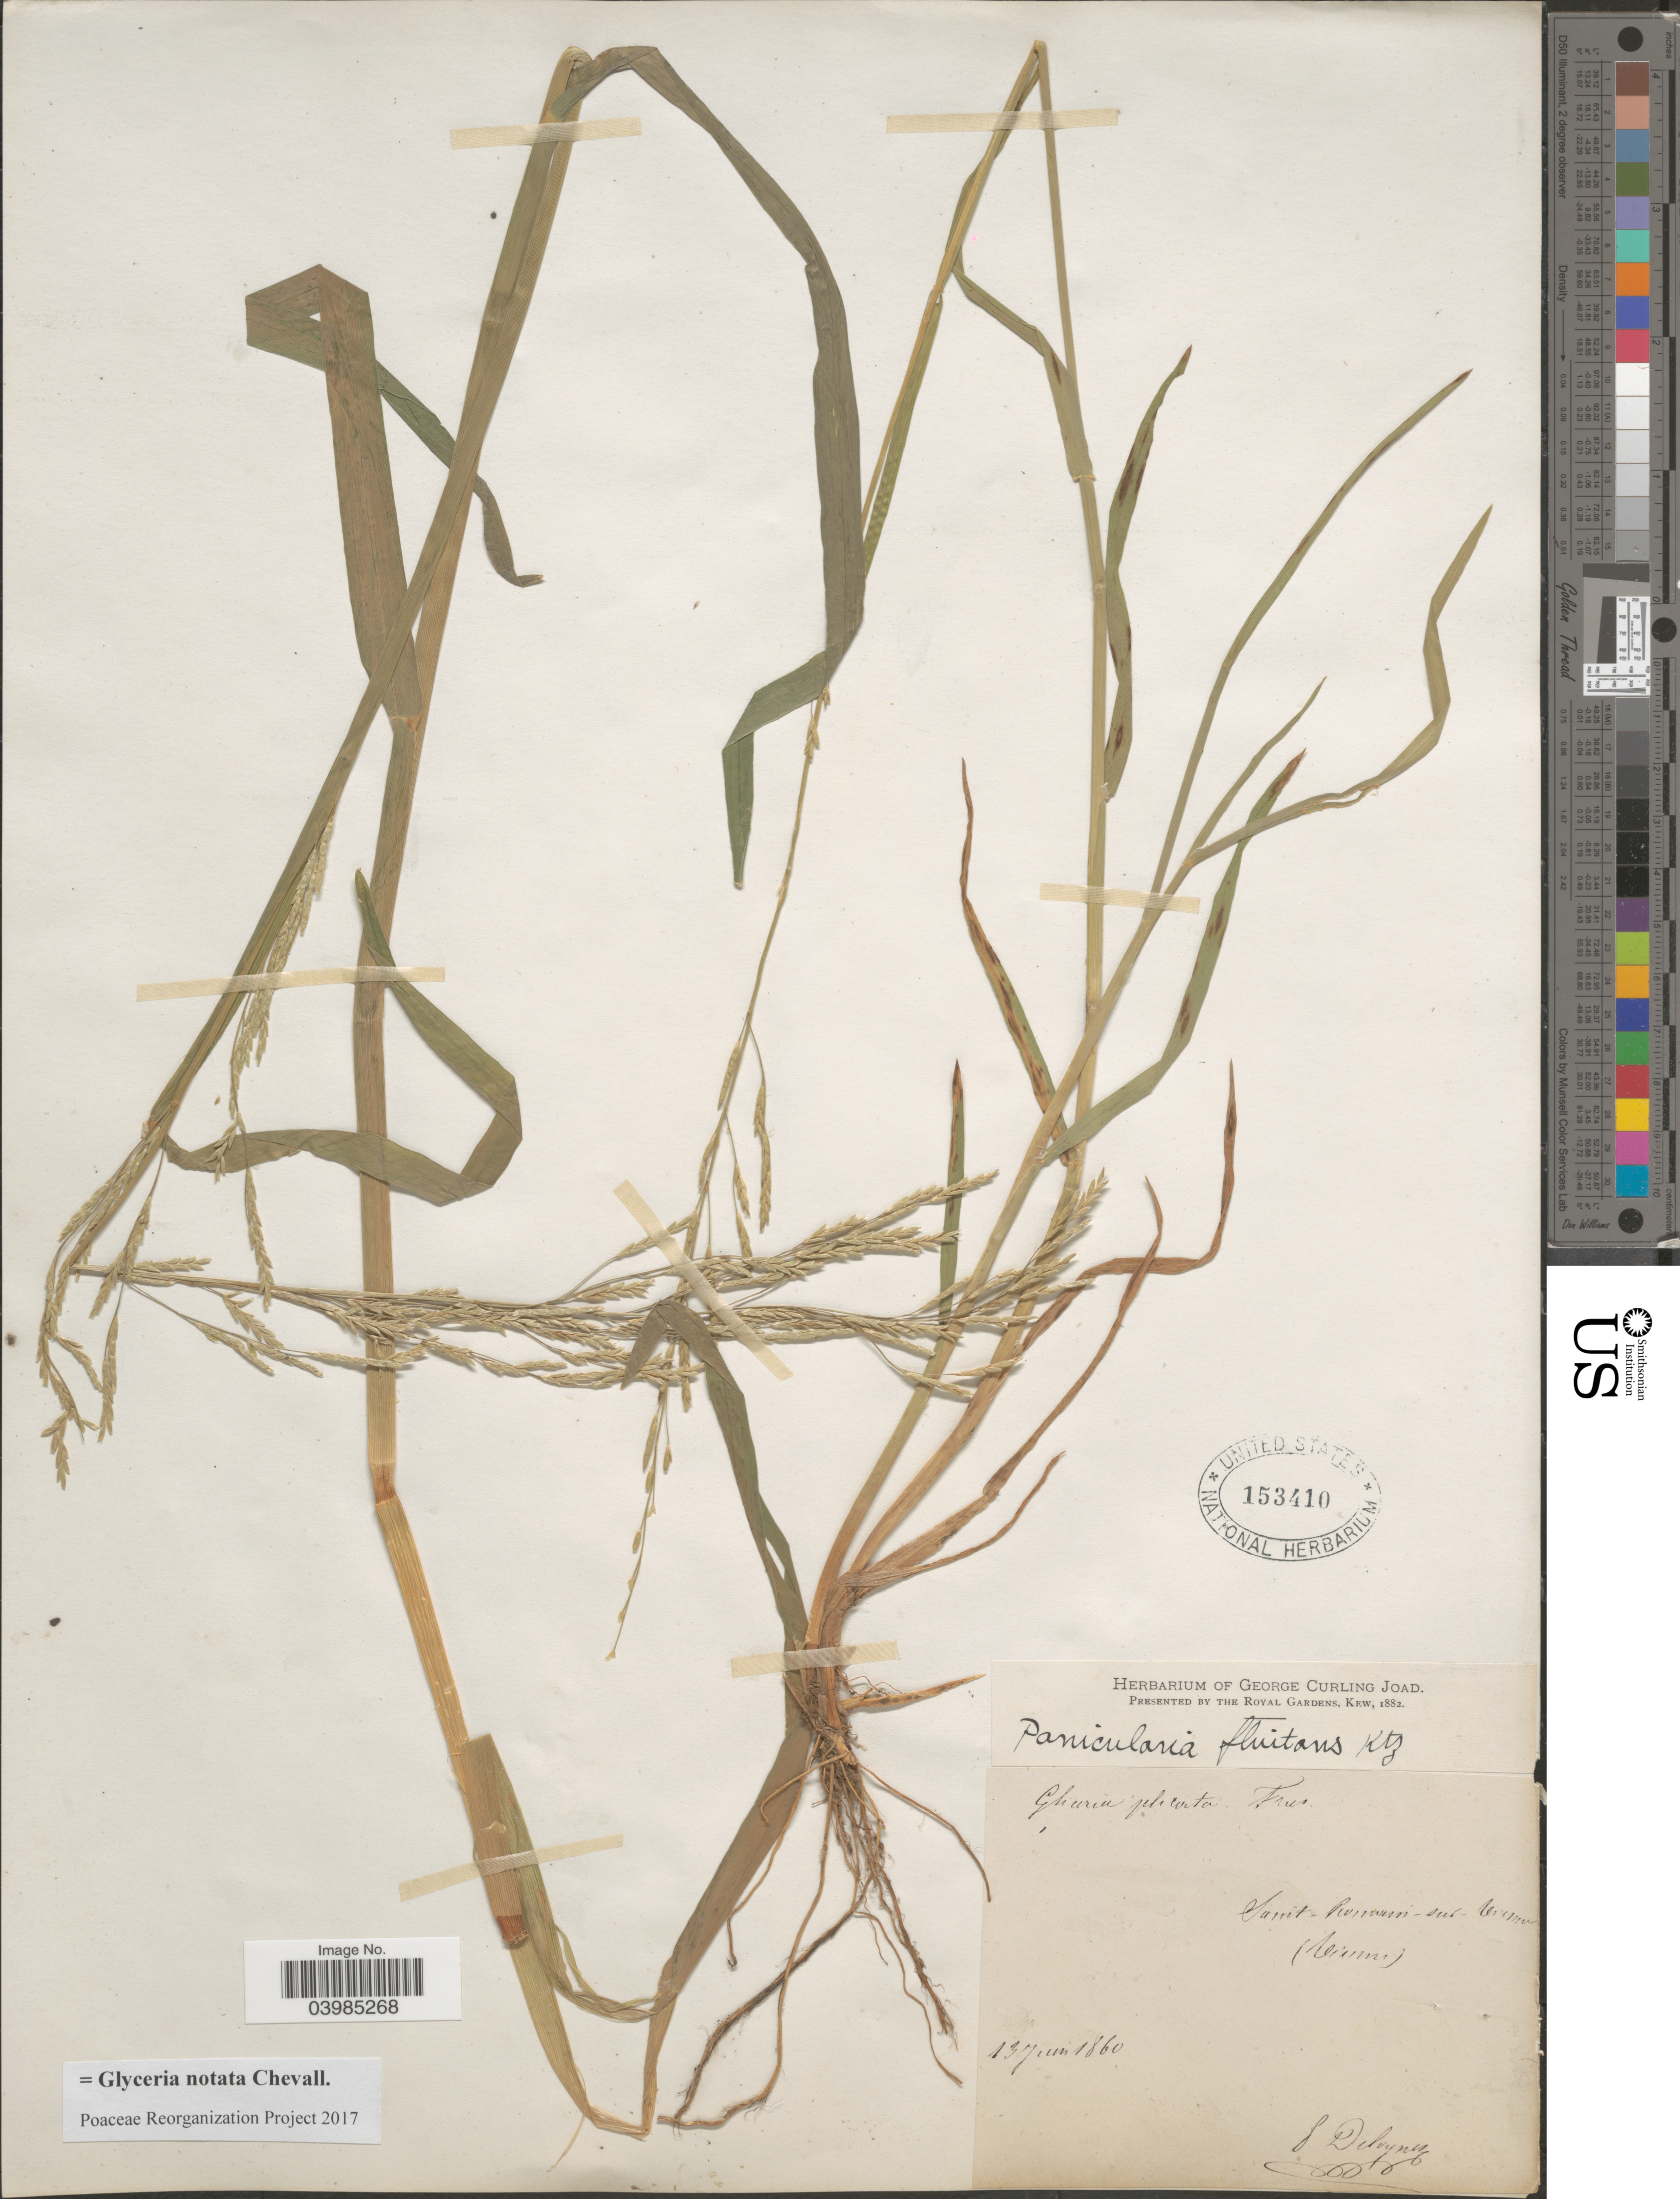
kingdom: Plantae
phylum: Tracheophyta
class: Liliopsida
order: Poales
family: Poaceae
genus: Glyceria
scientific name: Glyceria notata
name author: Chevall.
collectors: P. Deloynes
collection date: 1860-06-13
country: France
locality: Saint - Romain - sur - [illegible text]. (Vienne).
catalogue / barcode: US 153410